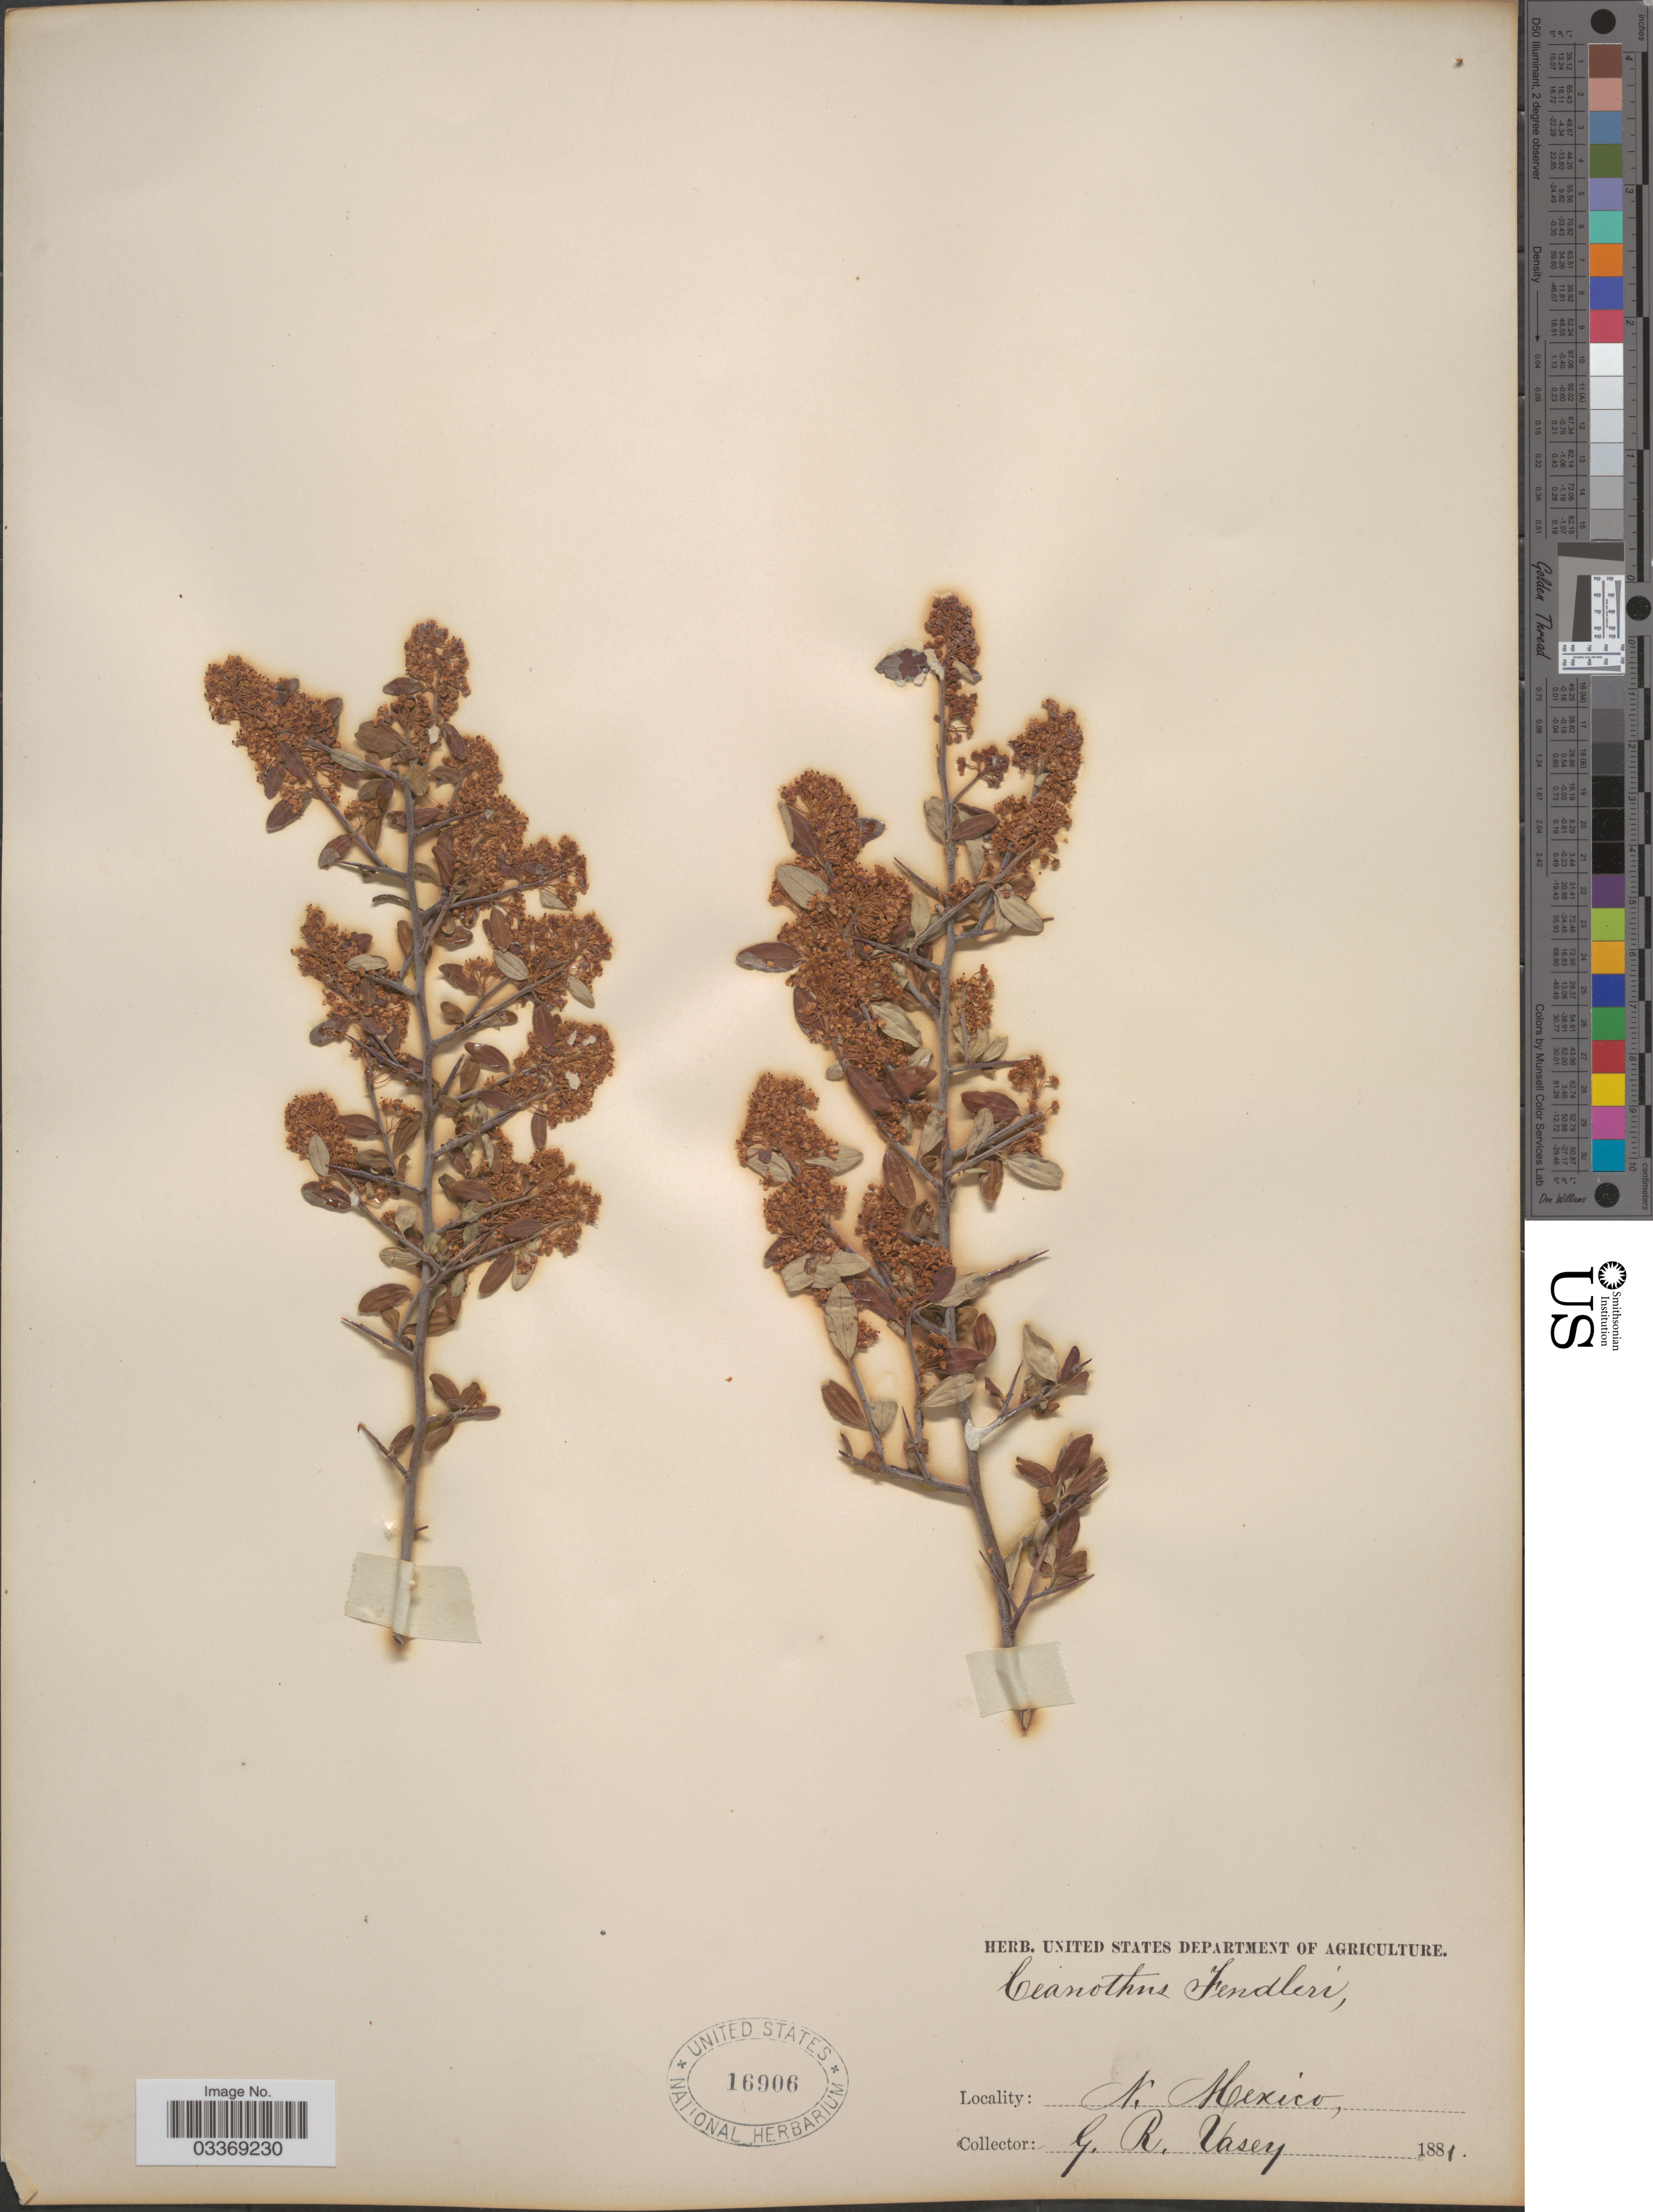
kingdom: Plantae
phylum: Tracheophyta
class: Magnoliopsida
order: Rosales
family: Rhamnaceae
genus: Ceanothus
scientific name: Ceanothus fendleri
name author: A. Gray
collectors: G. R. Vasey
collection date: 1881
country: United States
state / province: New Mexico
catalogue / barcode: US 16906